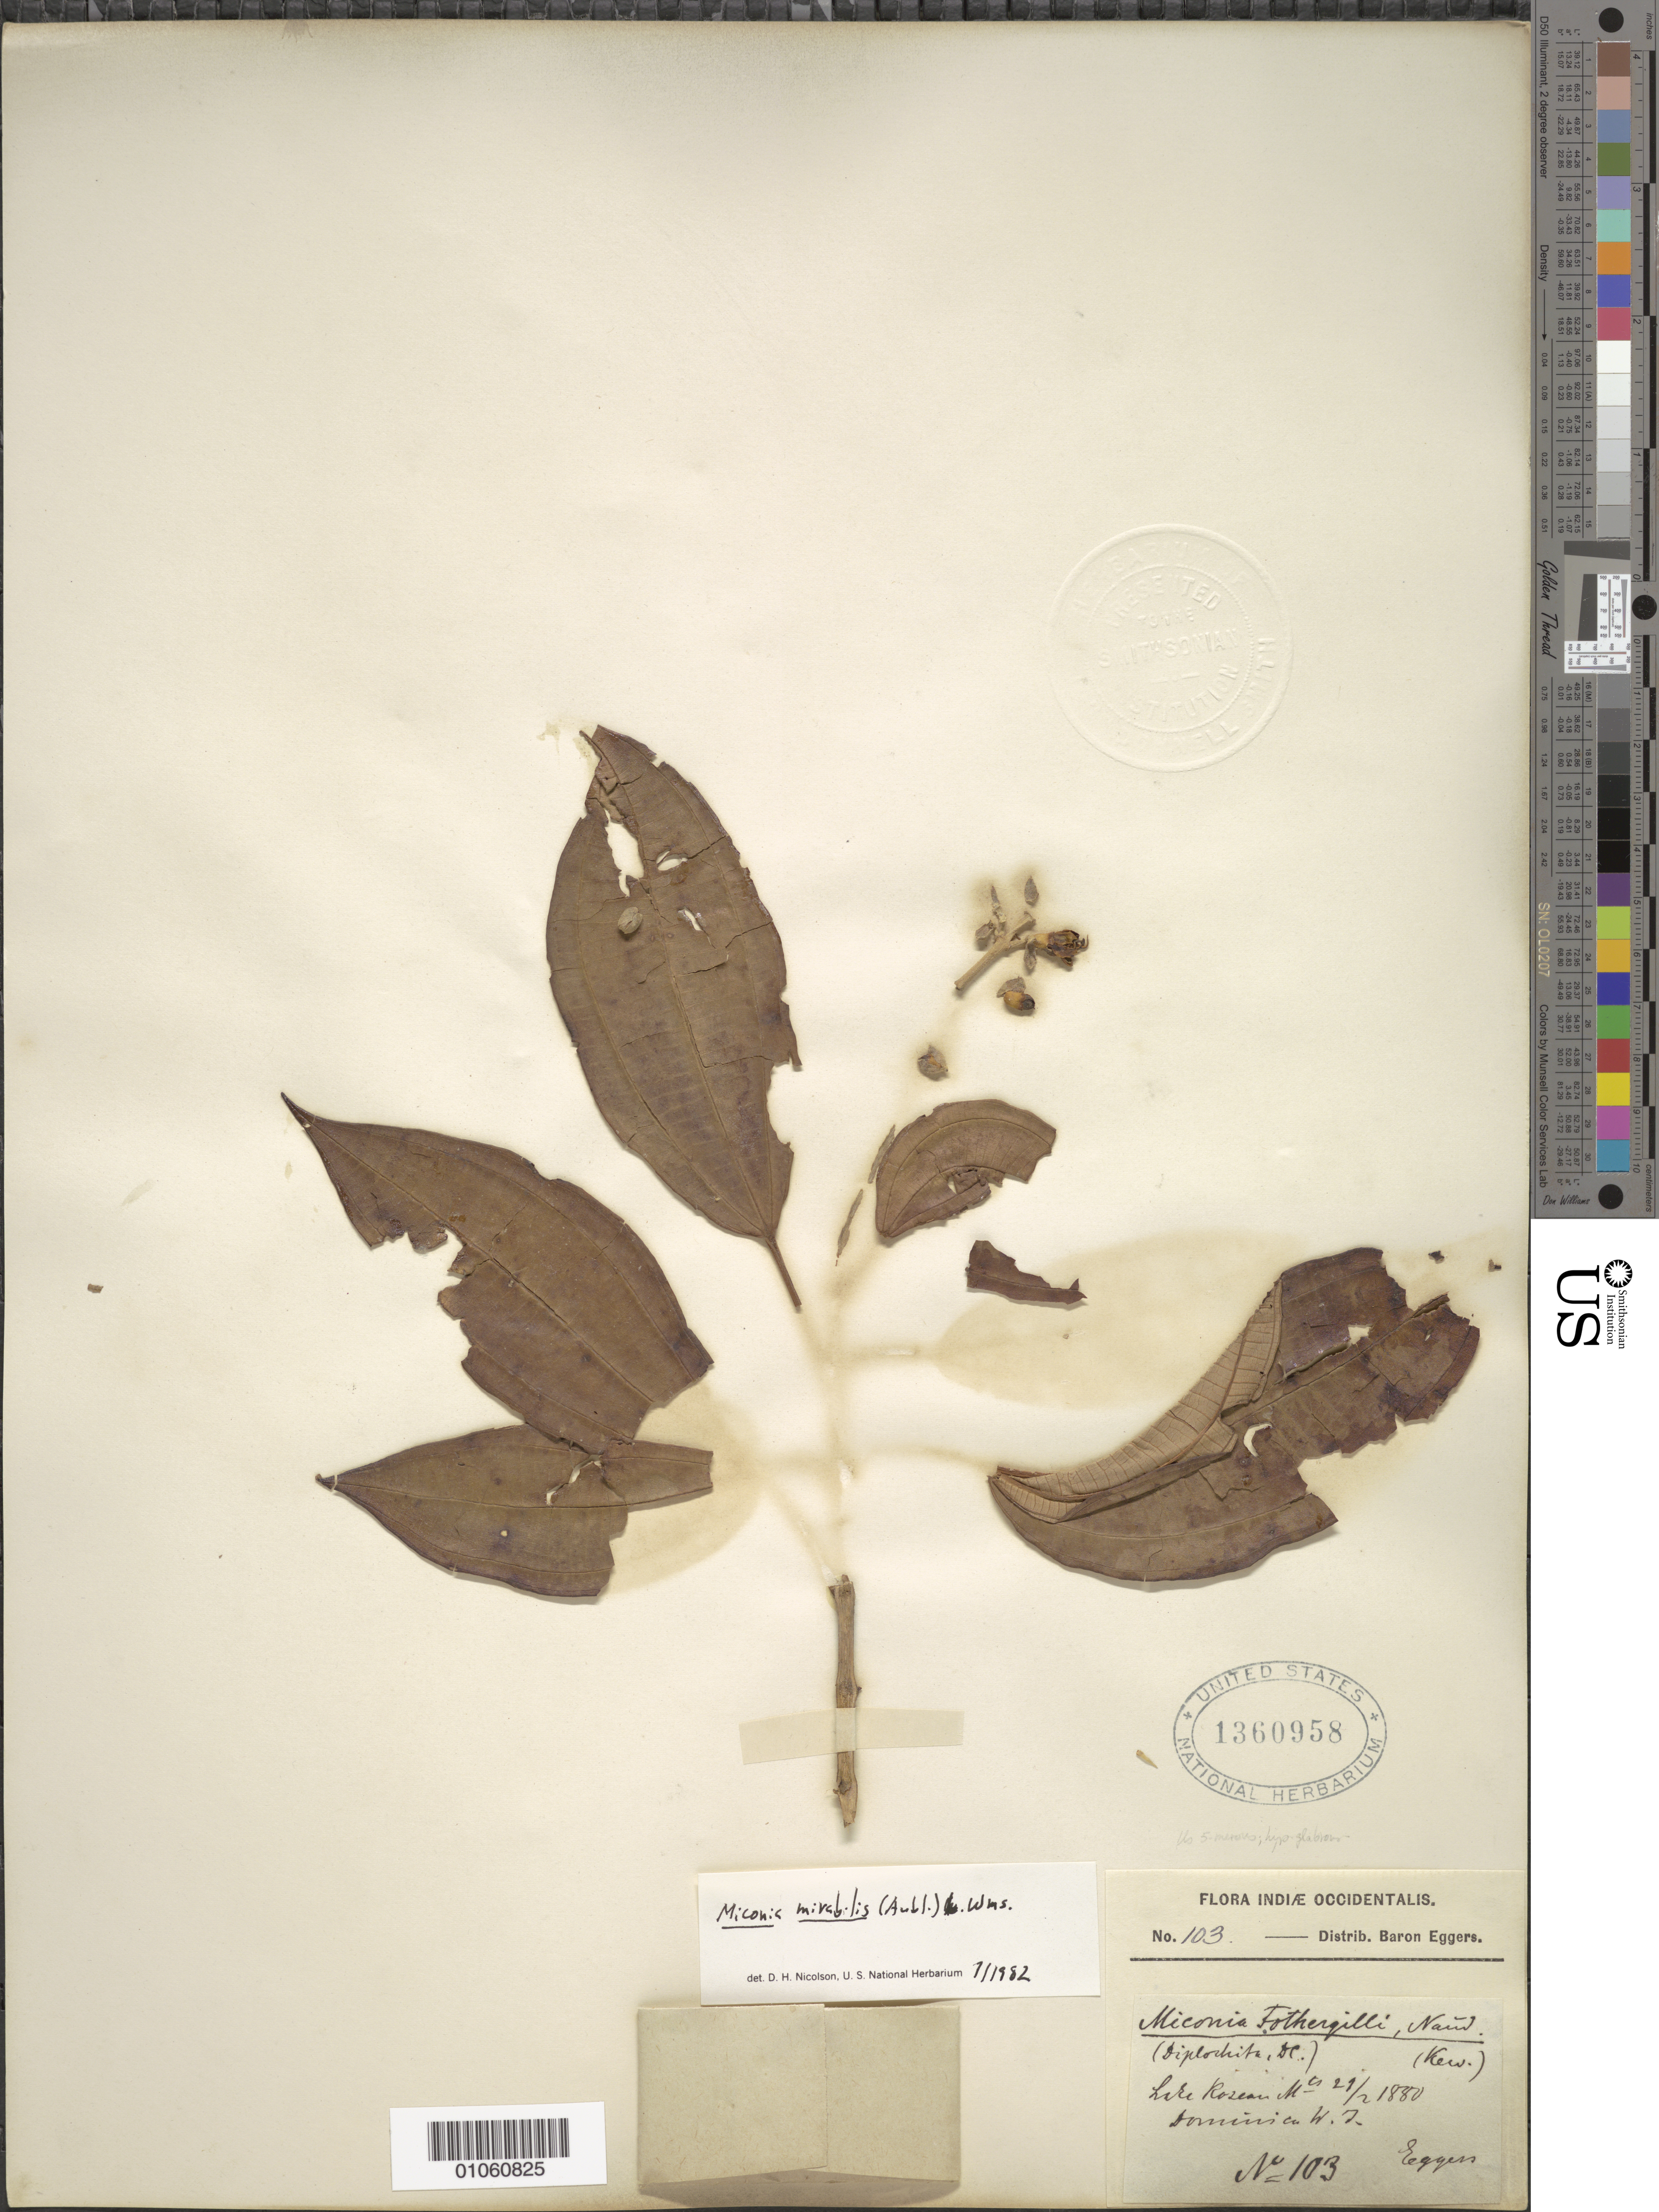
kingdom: Plantae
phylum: Tracheophyta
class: Magnoliopsida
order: Myrtales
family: Melastomataceae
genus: Miconia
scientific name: Miconia mirabilis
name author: (Aubl.) L.O. Williams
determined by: Nicolson, Dan H.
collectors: H. F. A. von Eggers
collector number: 103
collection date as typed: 27 Feb 1880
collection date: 1880-02-27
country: Dominica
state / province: St. George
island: Dominica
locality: Roseau Mts.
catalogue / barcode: US 1360958